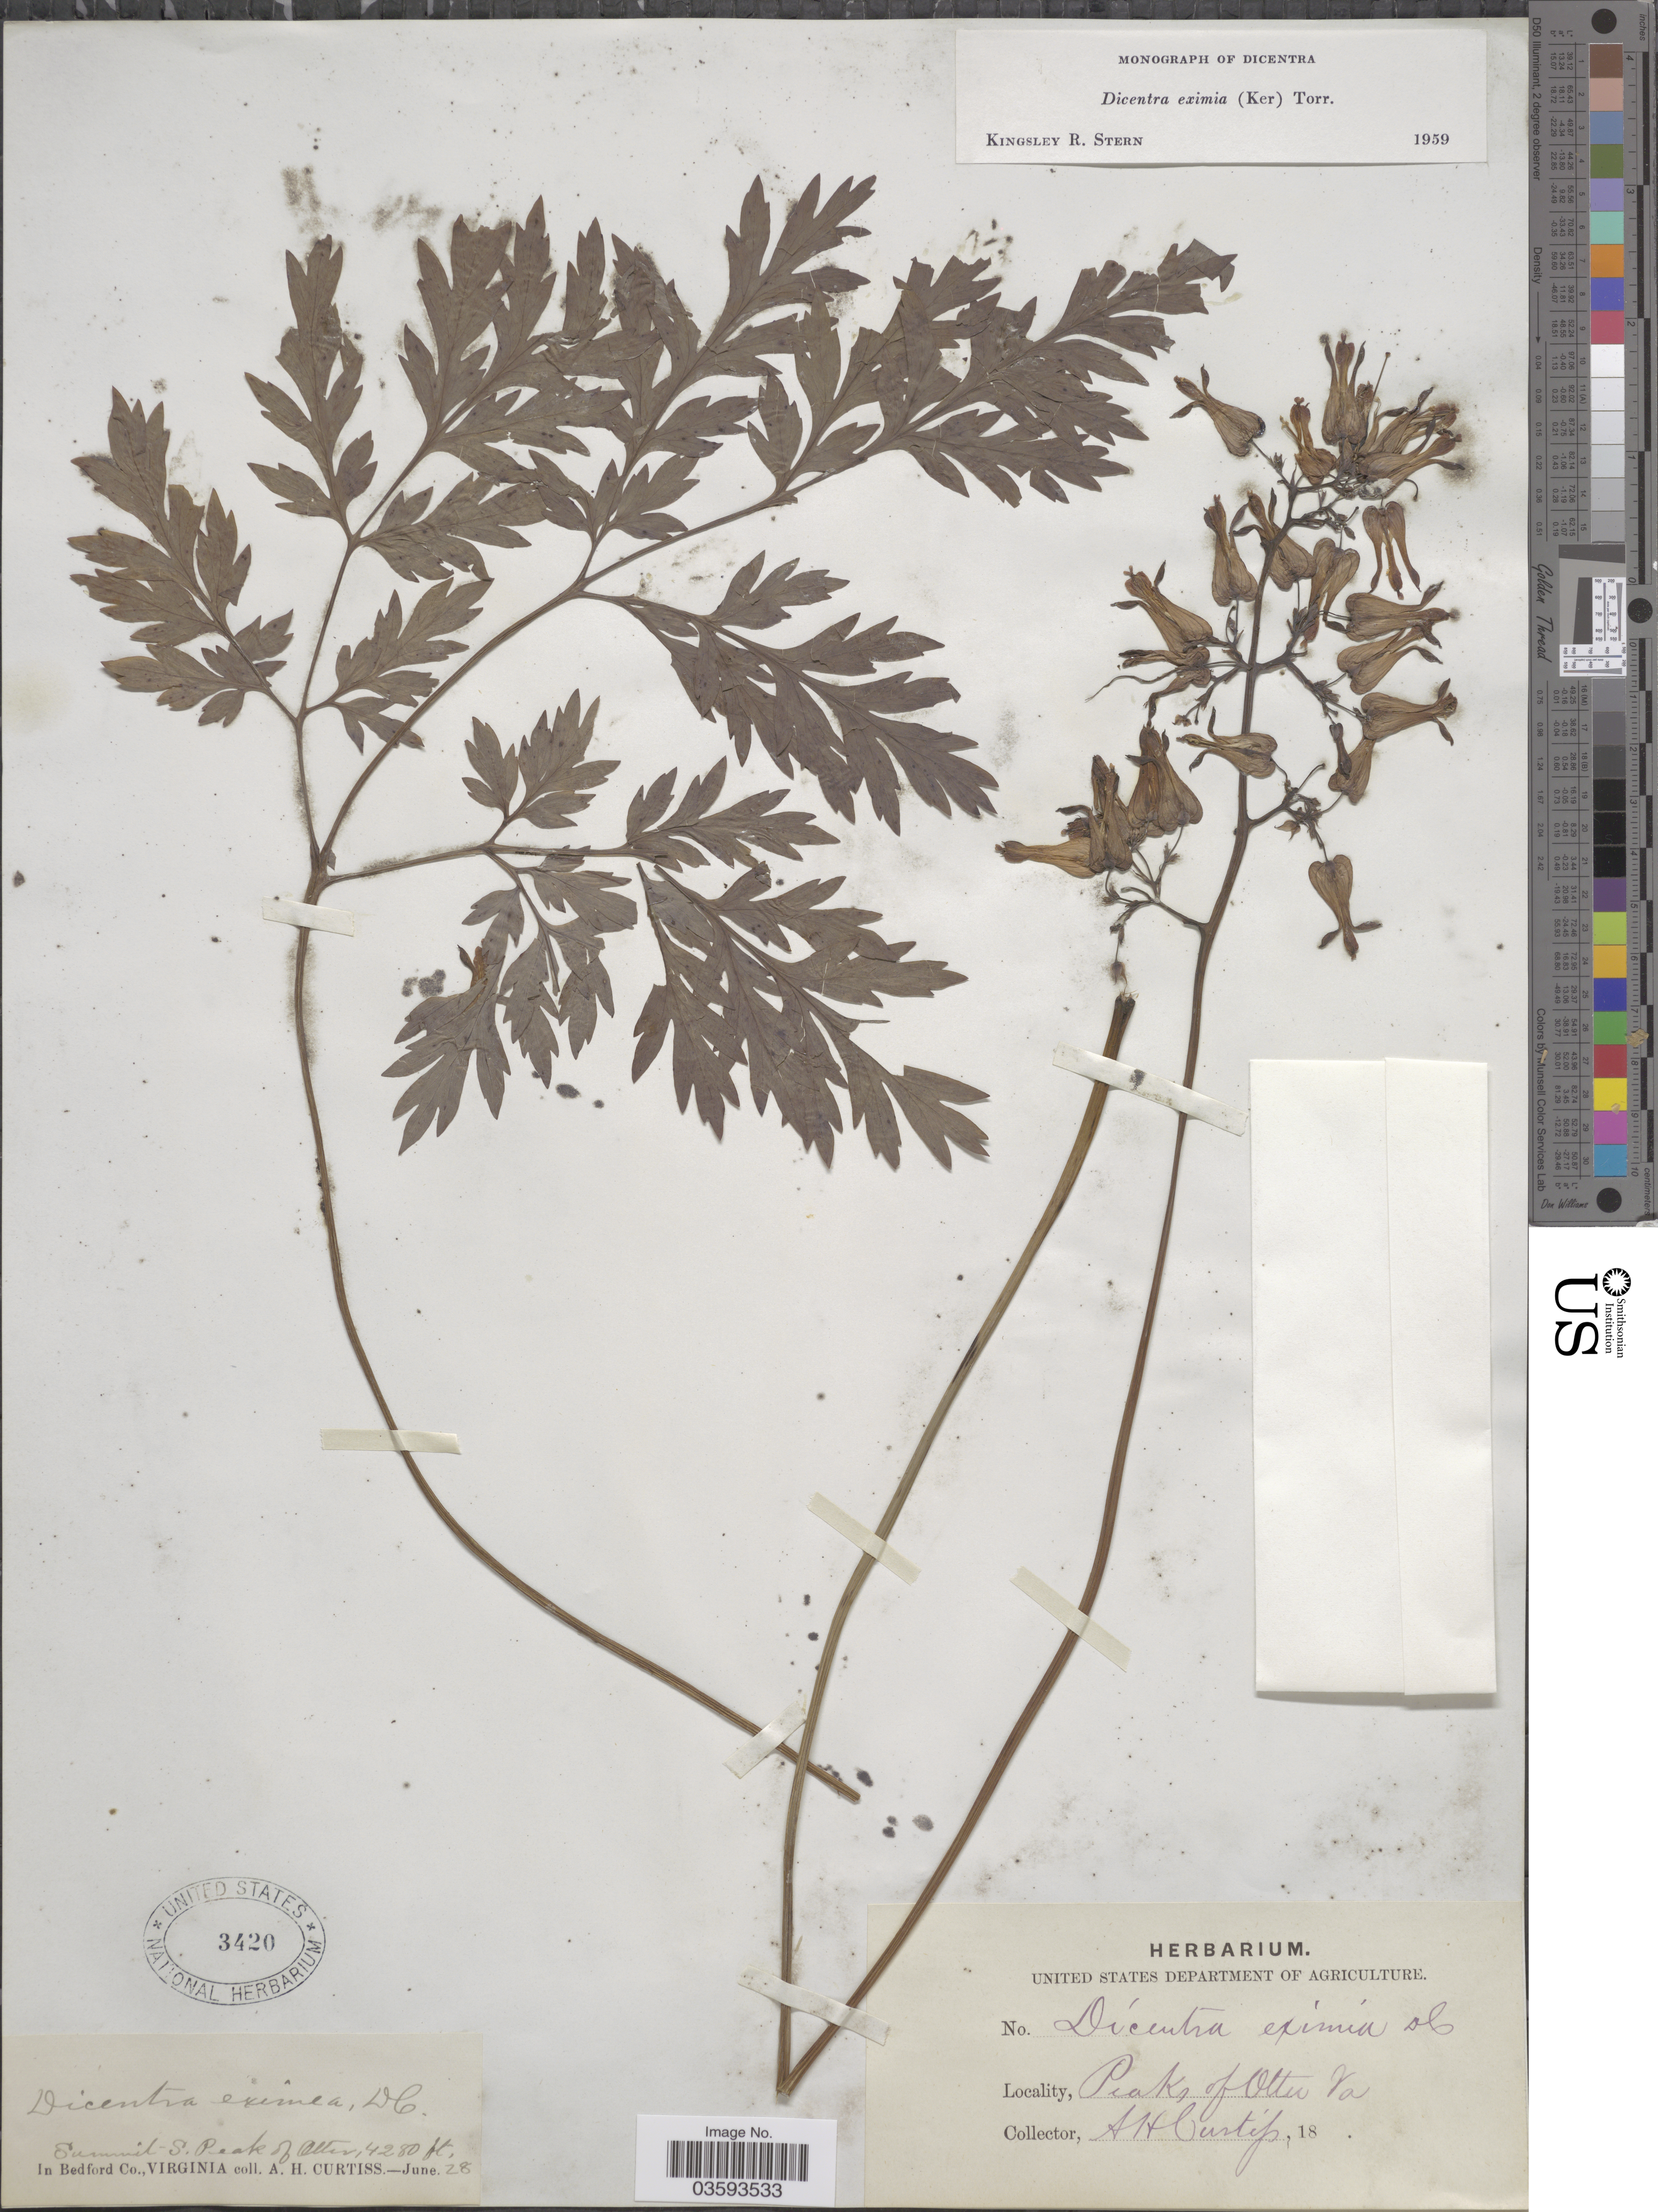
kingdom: Plantae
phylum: Tracheophyta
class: Magnoliopsida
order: Ranunculales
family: Papaveraceae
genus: Dicentra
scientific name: Dicentra eximia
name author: (Ker Gawl.) Torr.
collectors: A. H. Curtiss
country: United States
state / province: Virginia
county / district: Bedford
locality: Summit S. Peaks of Otter, in Bedford Co.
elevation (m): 1305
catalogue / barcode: US 3420